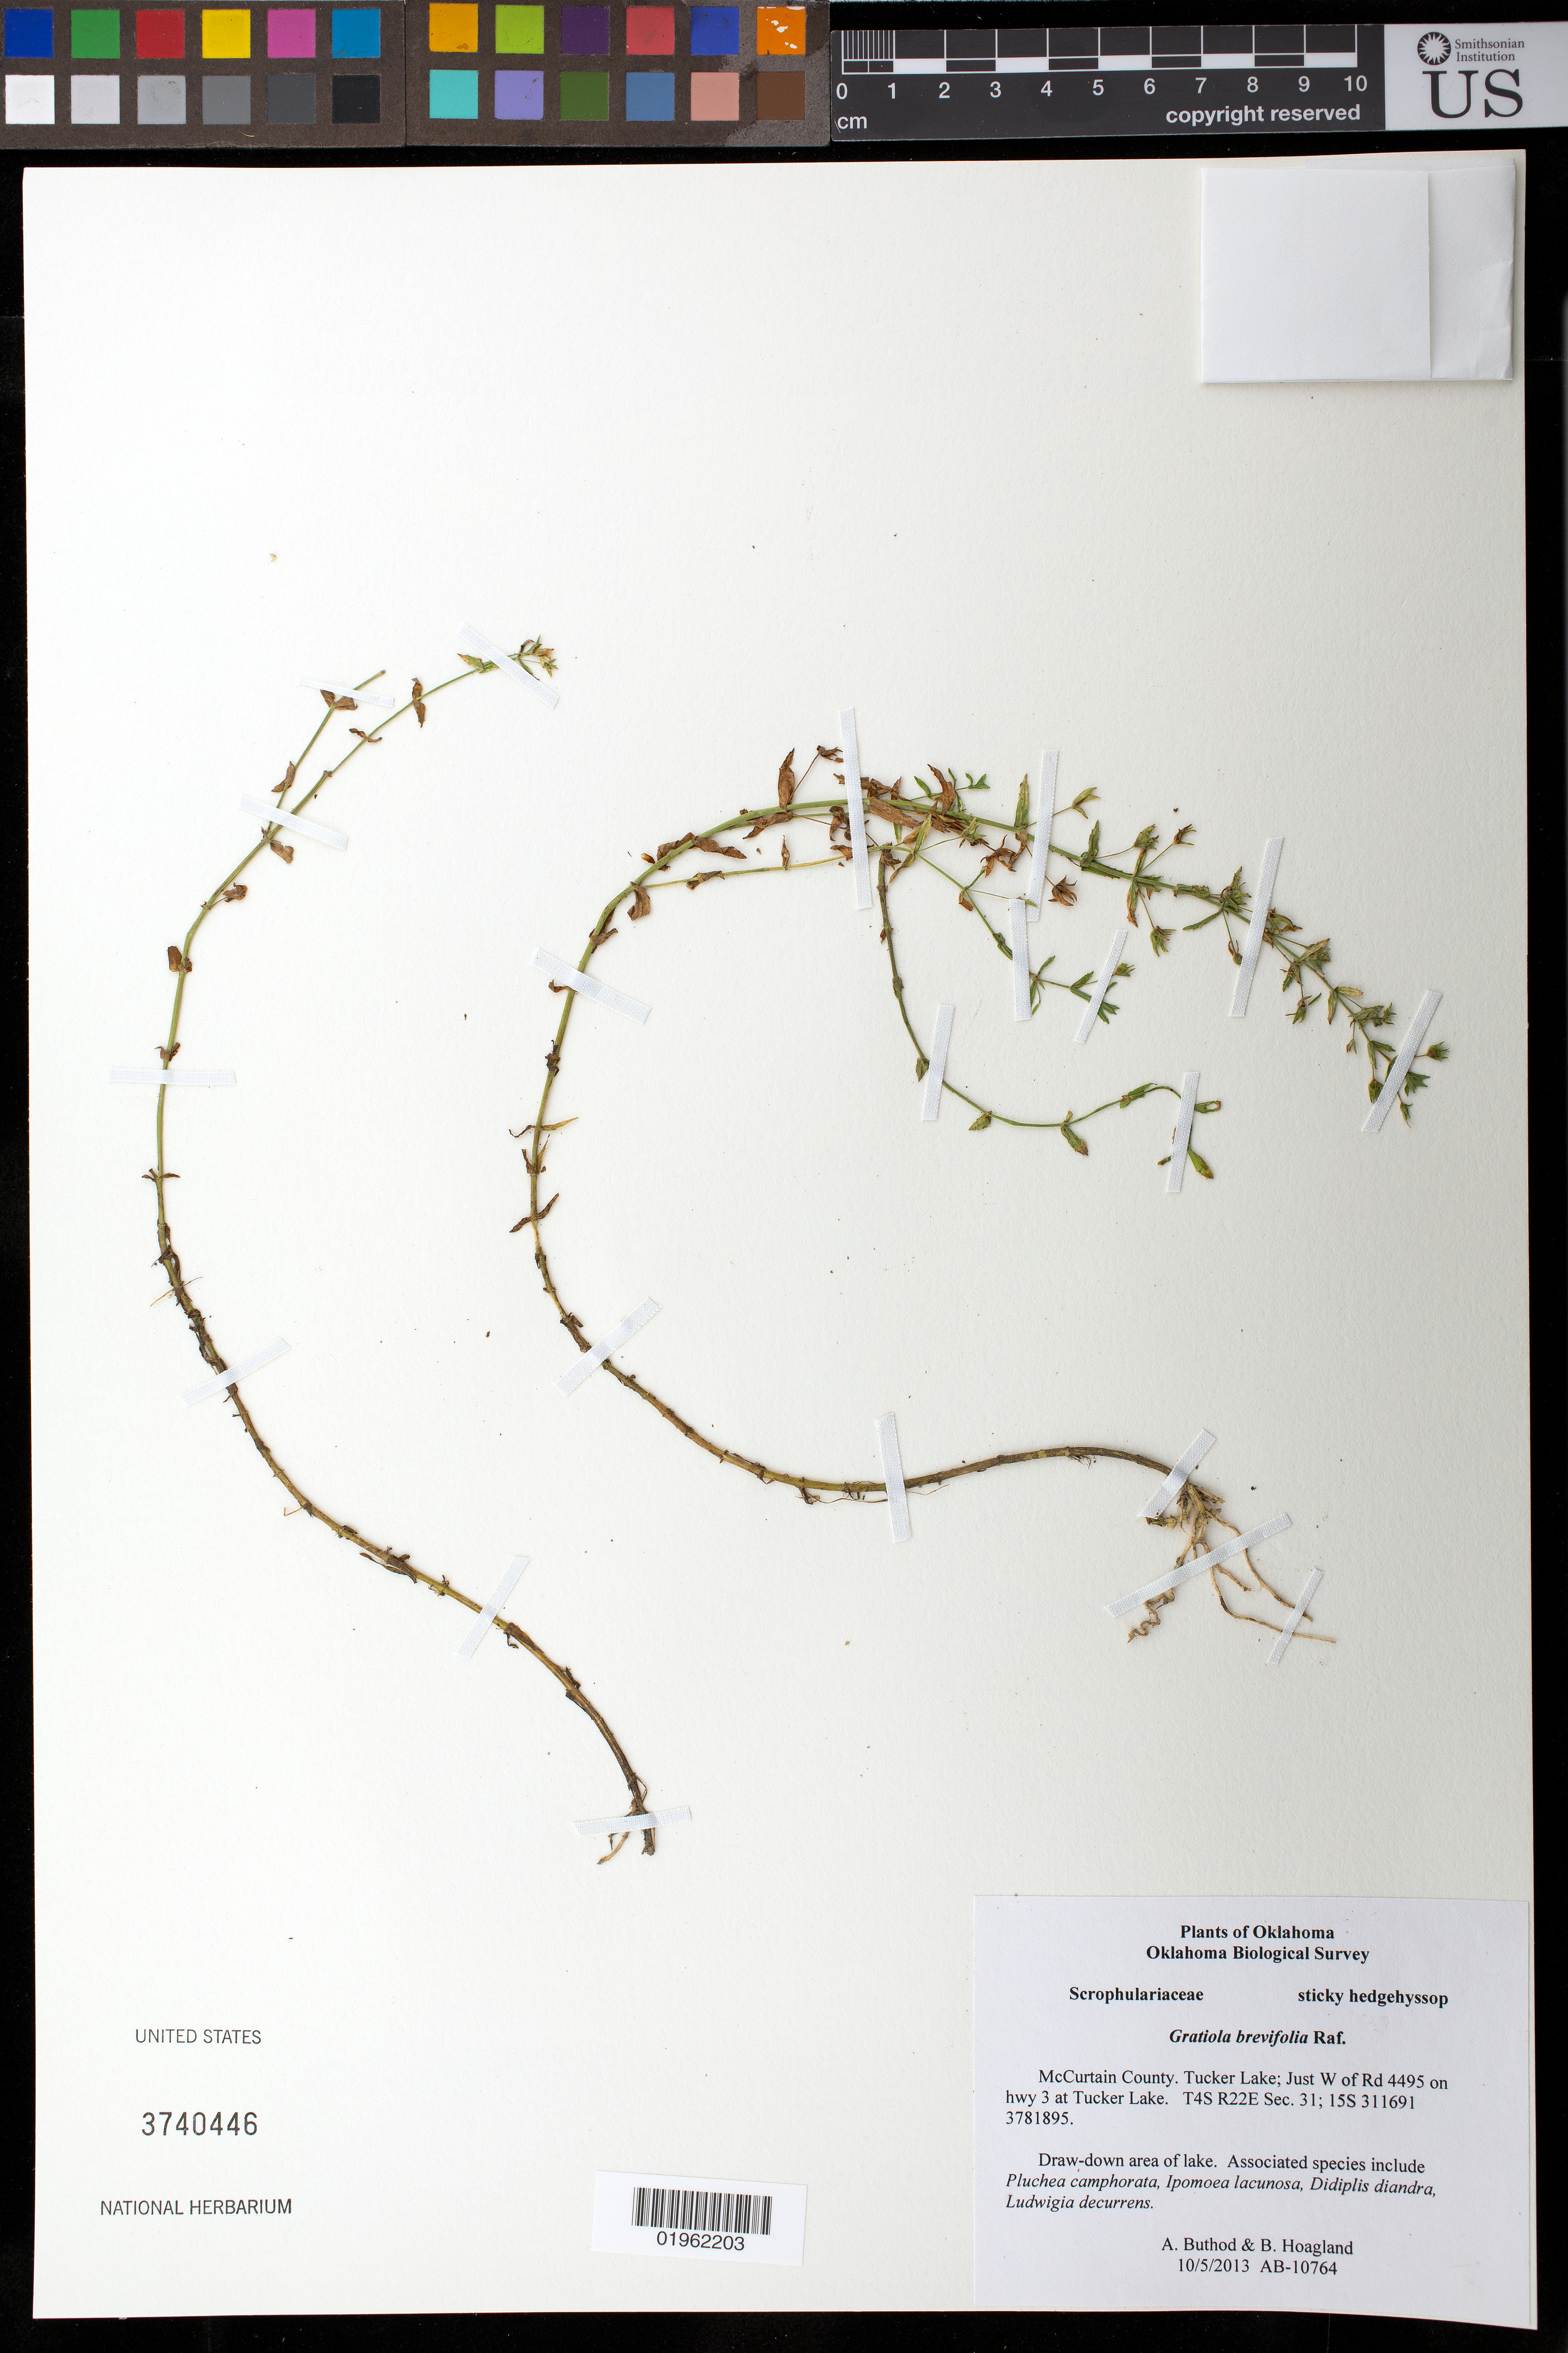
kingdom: Plantae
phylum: Tracheophyta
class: Magnoliopsida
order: Lamiales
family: Plantaginaceae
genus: Gratiola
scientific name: Gratiola brevifolia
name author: Raf.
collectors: A. Buthod & B. Hoagland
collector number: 10764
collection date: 2013-10-05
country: United States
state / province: Oklahoma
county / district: McCurtain County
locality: Tucker Lake, Just W of Rd 4495 on Hwy 3. T4S R22E, Sec 31. 15S 311691 3781895.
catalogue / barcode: US 3740446